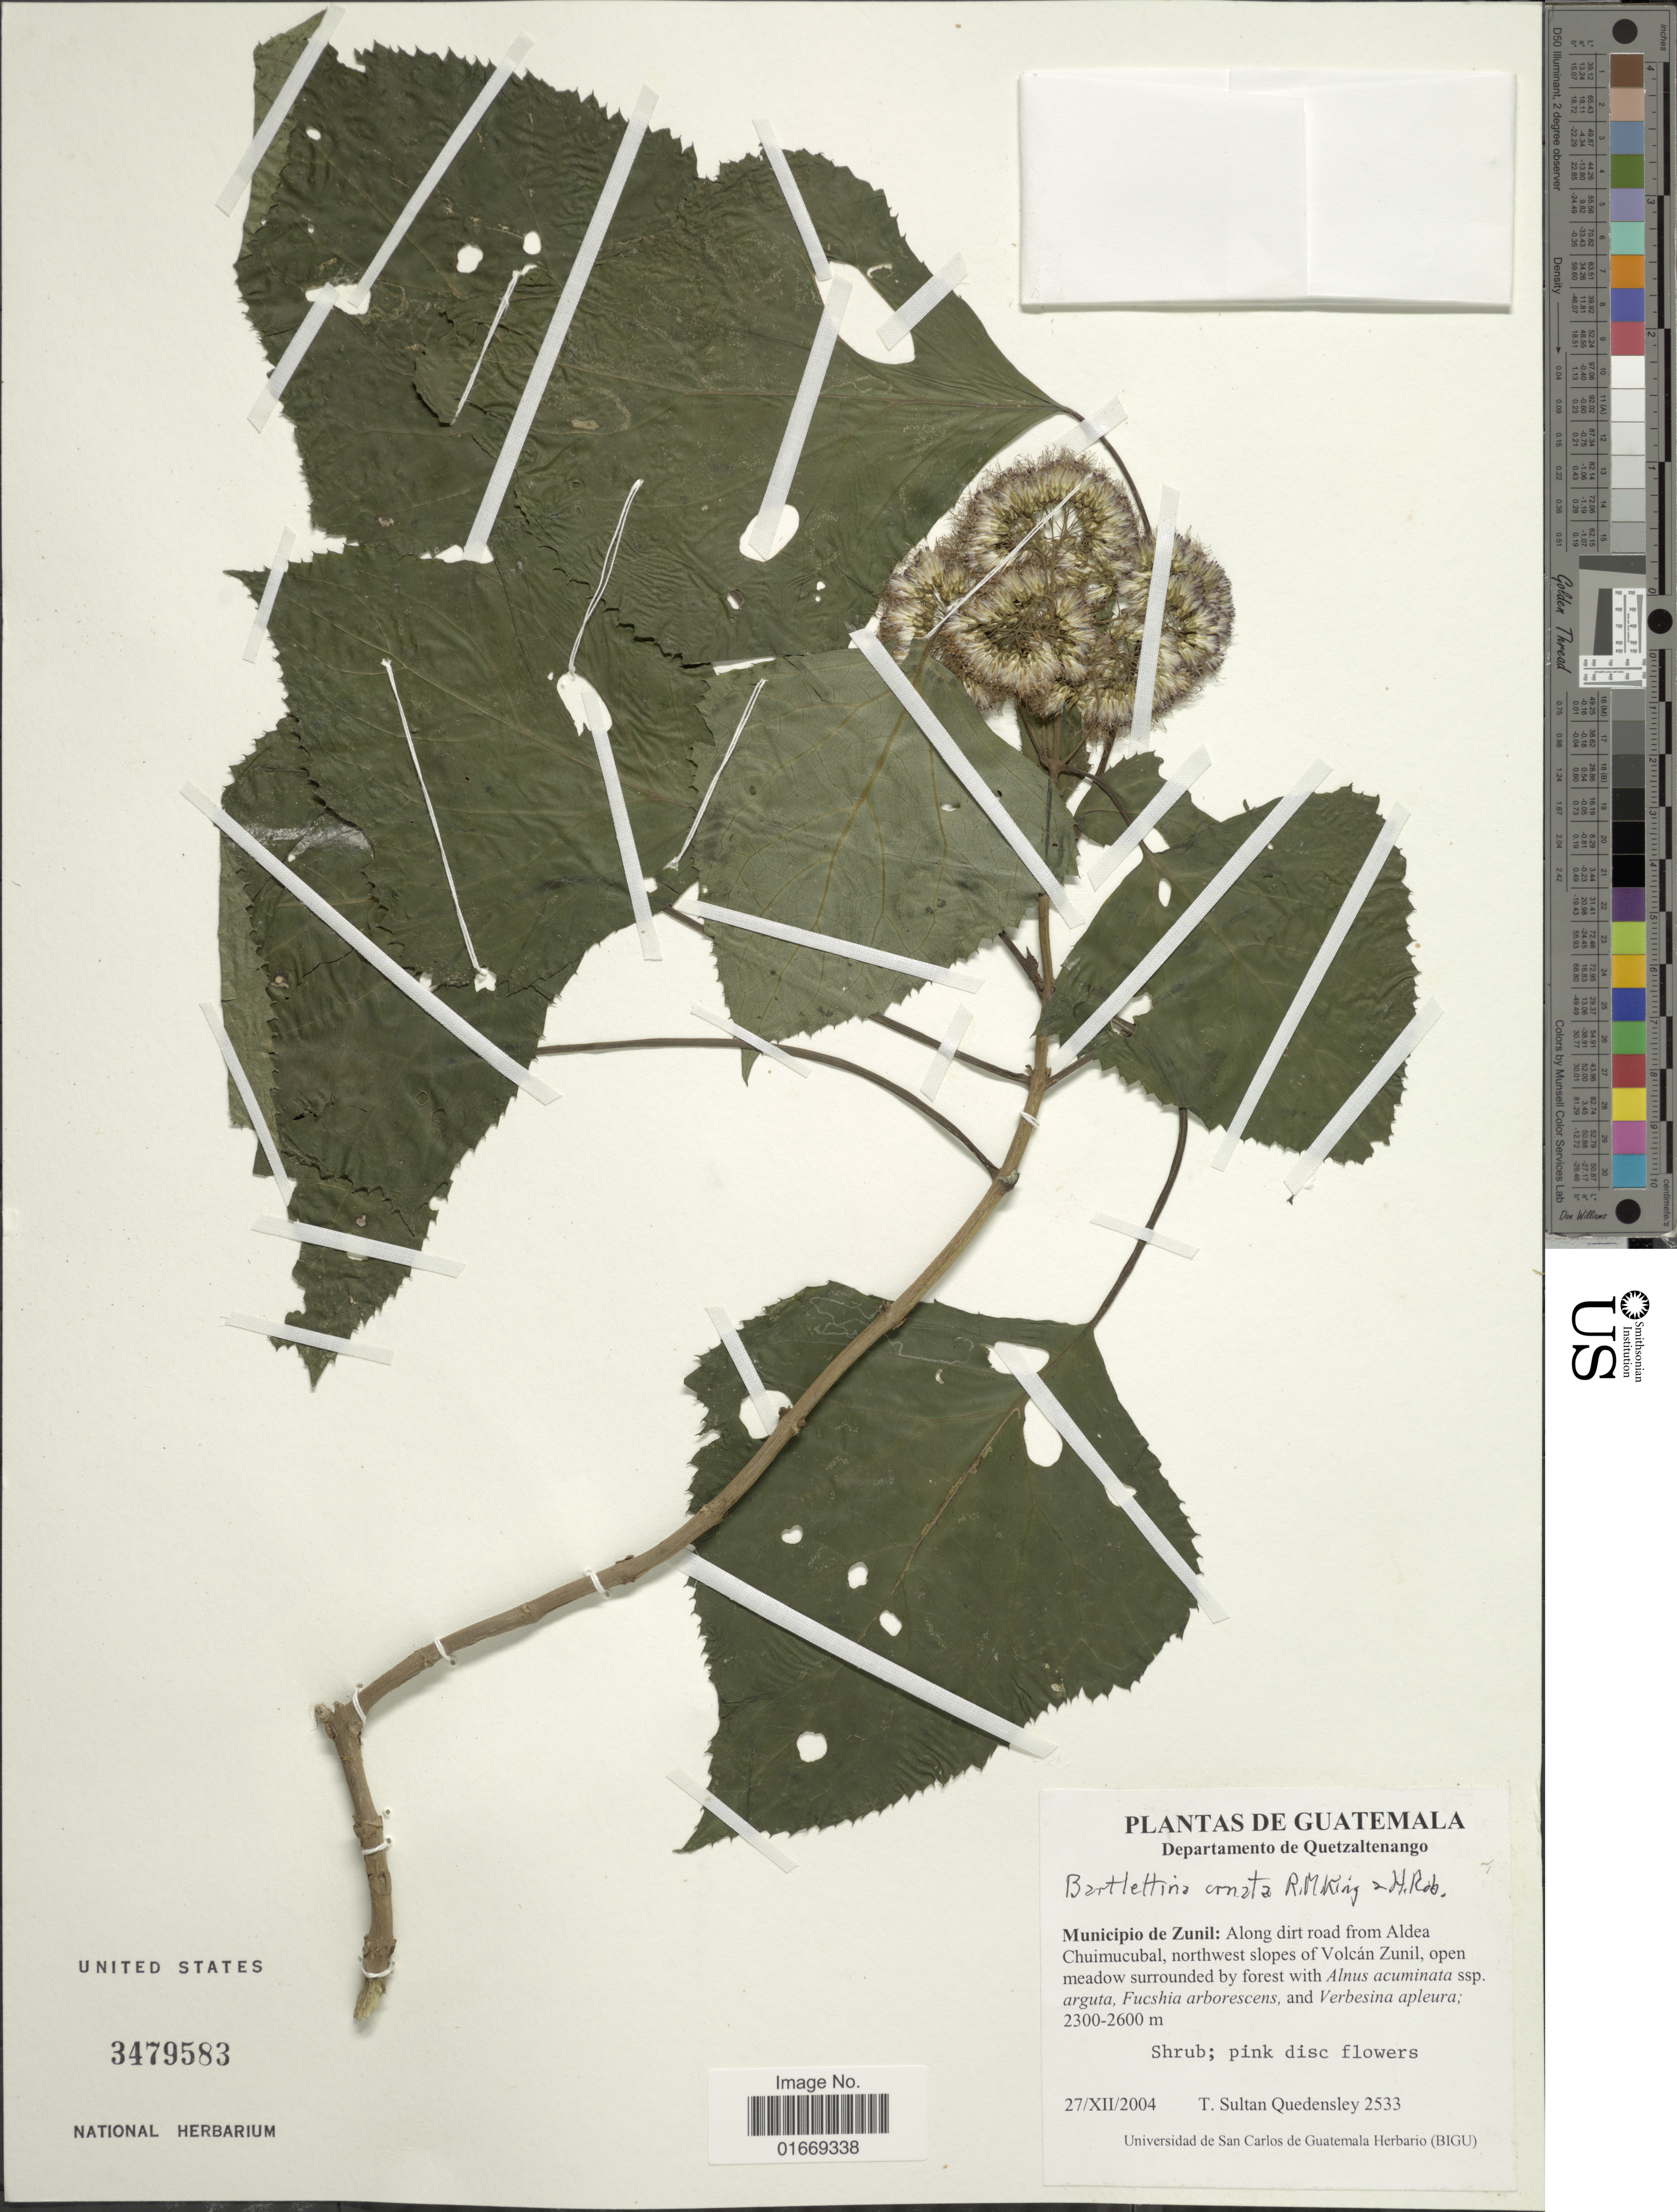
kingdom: Plantae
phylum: Tracheophyta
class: Magnoliopsida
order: Asterales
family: Asteraceae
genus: Bartlettina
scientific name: Bartlettina ornata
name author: R.M. King & H. Rob.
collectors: T. S. Quedensley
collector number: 2533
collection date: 2004-12-27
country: Guatemala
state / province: Quetzaltenango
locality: Departamento de Quetzaltenango. Municipio de Zunil: Along dirt road from Aldea Chuimucubal, northwest slopes of Volcán Zunil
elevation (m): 2300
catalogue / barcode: US 3479583